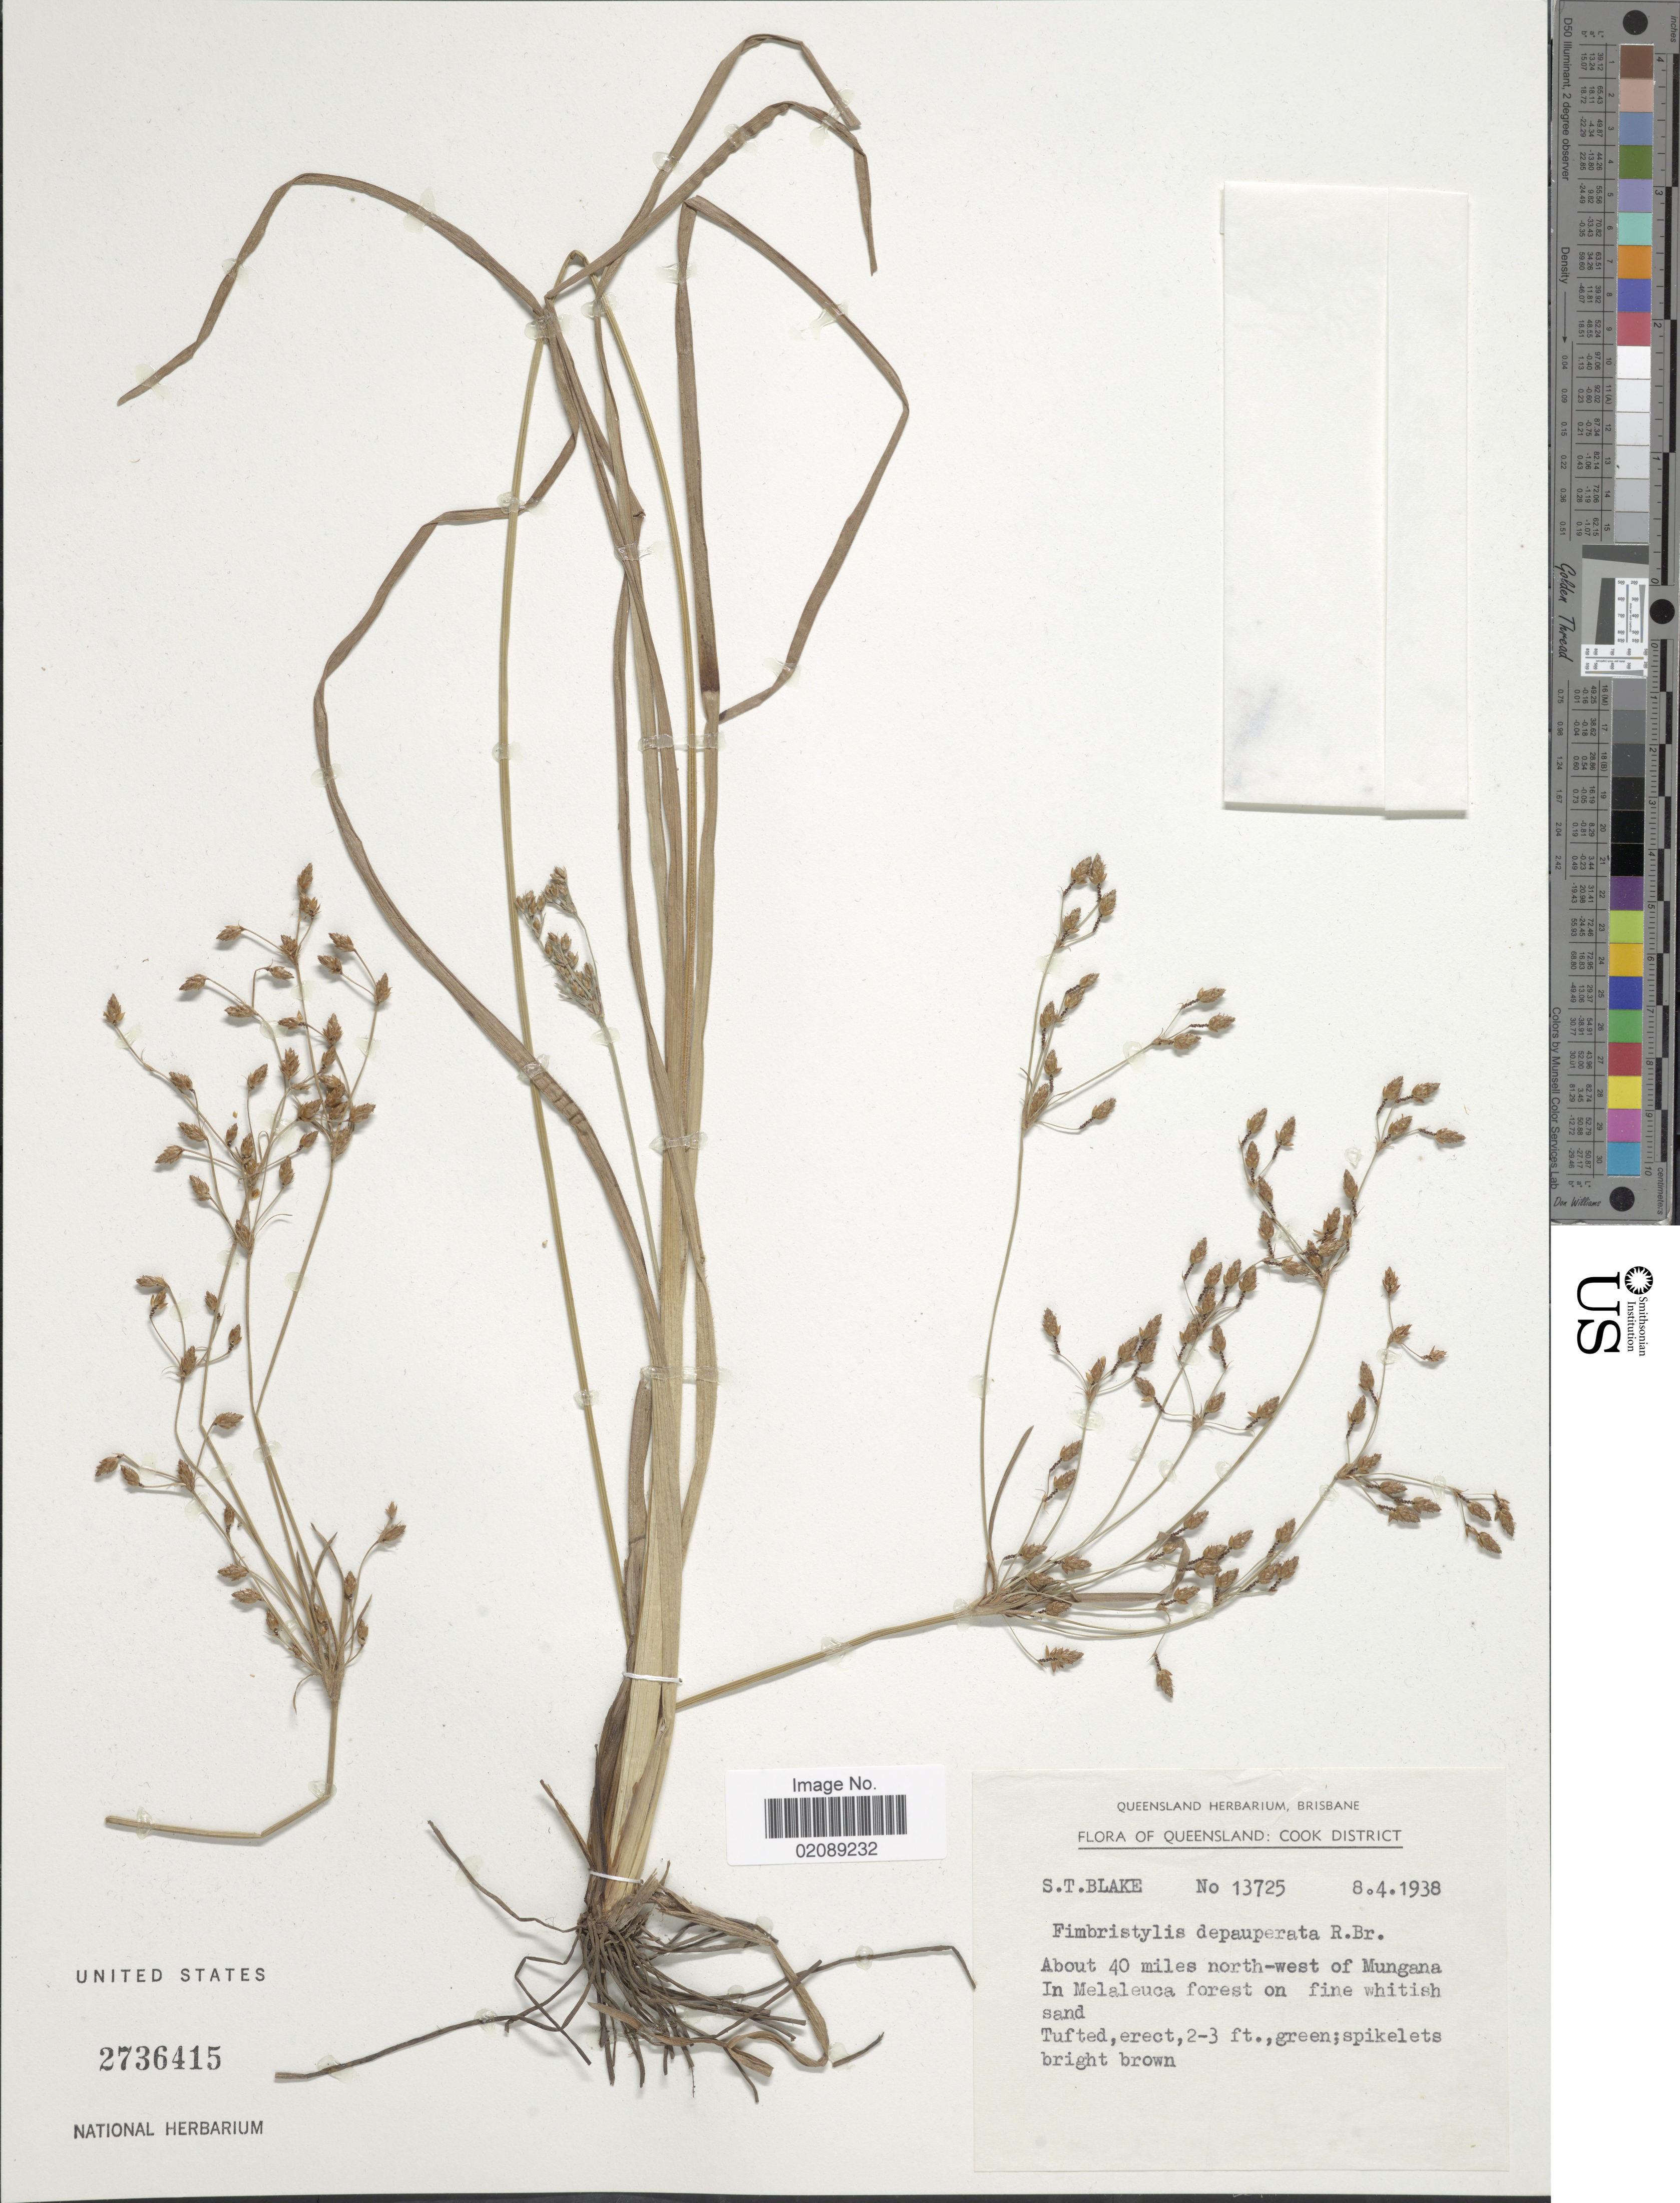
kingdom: Plantae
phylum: Tracheophyta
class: Liliopsida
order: Poales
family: Cyperaceae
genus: Fimbristylis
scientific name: Fimbristylis depauperata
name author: R. Br.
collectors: S. T. Blake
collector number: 13725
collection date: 1938-04-08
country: Australia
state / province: Queensland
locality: Cook District. About 40 miles north-west of Mungana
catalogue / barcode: US 2736415